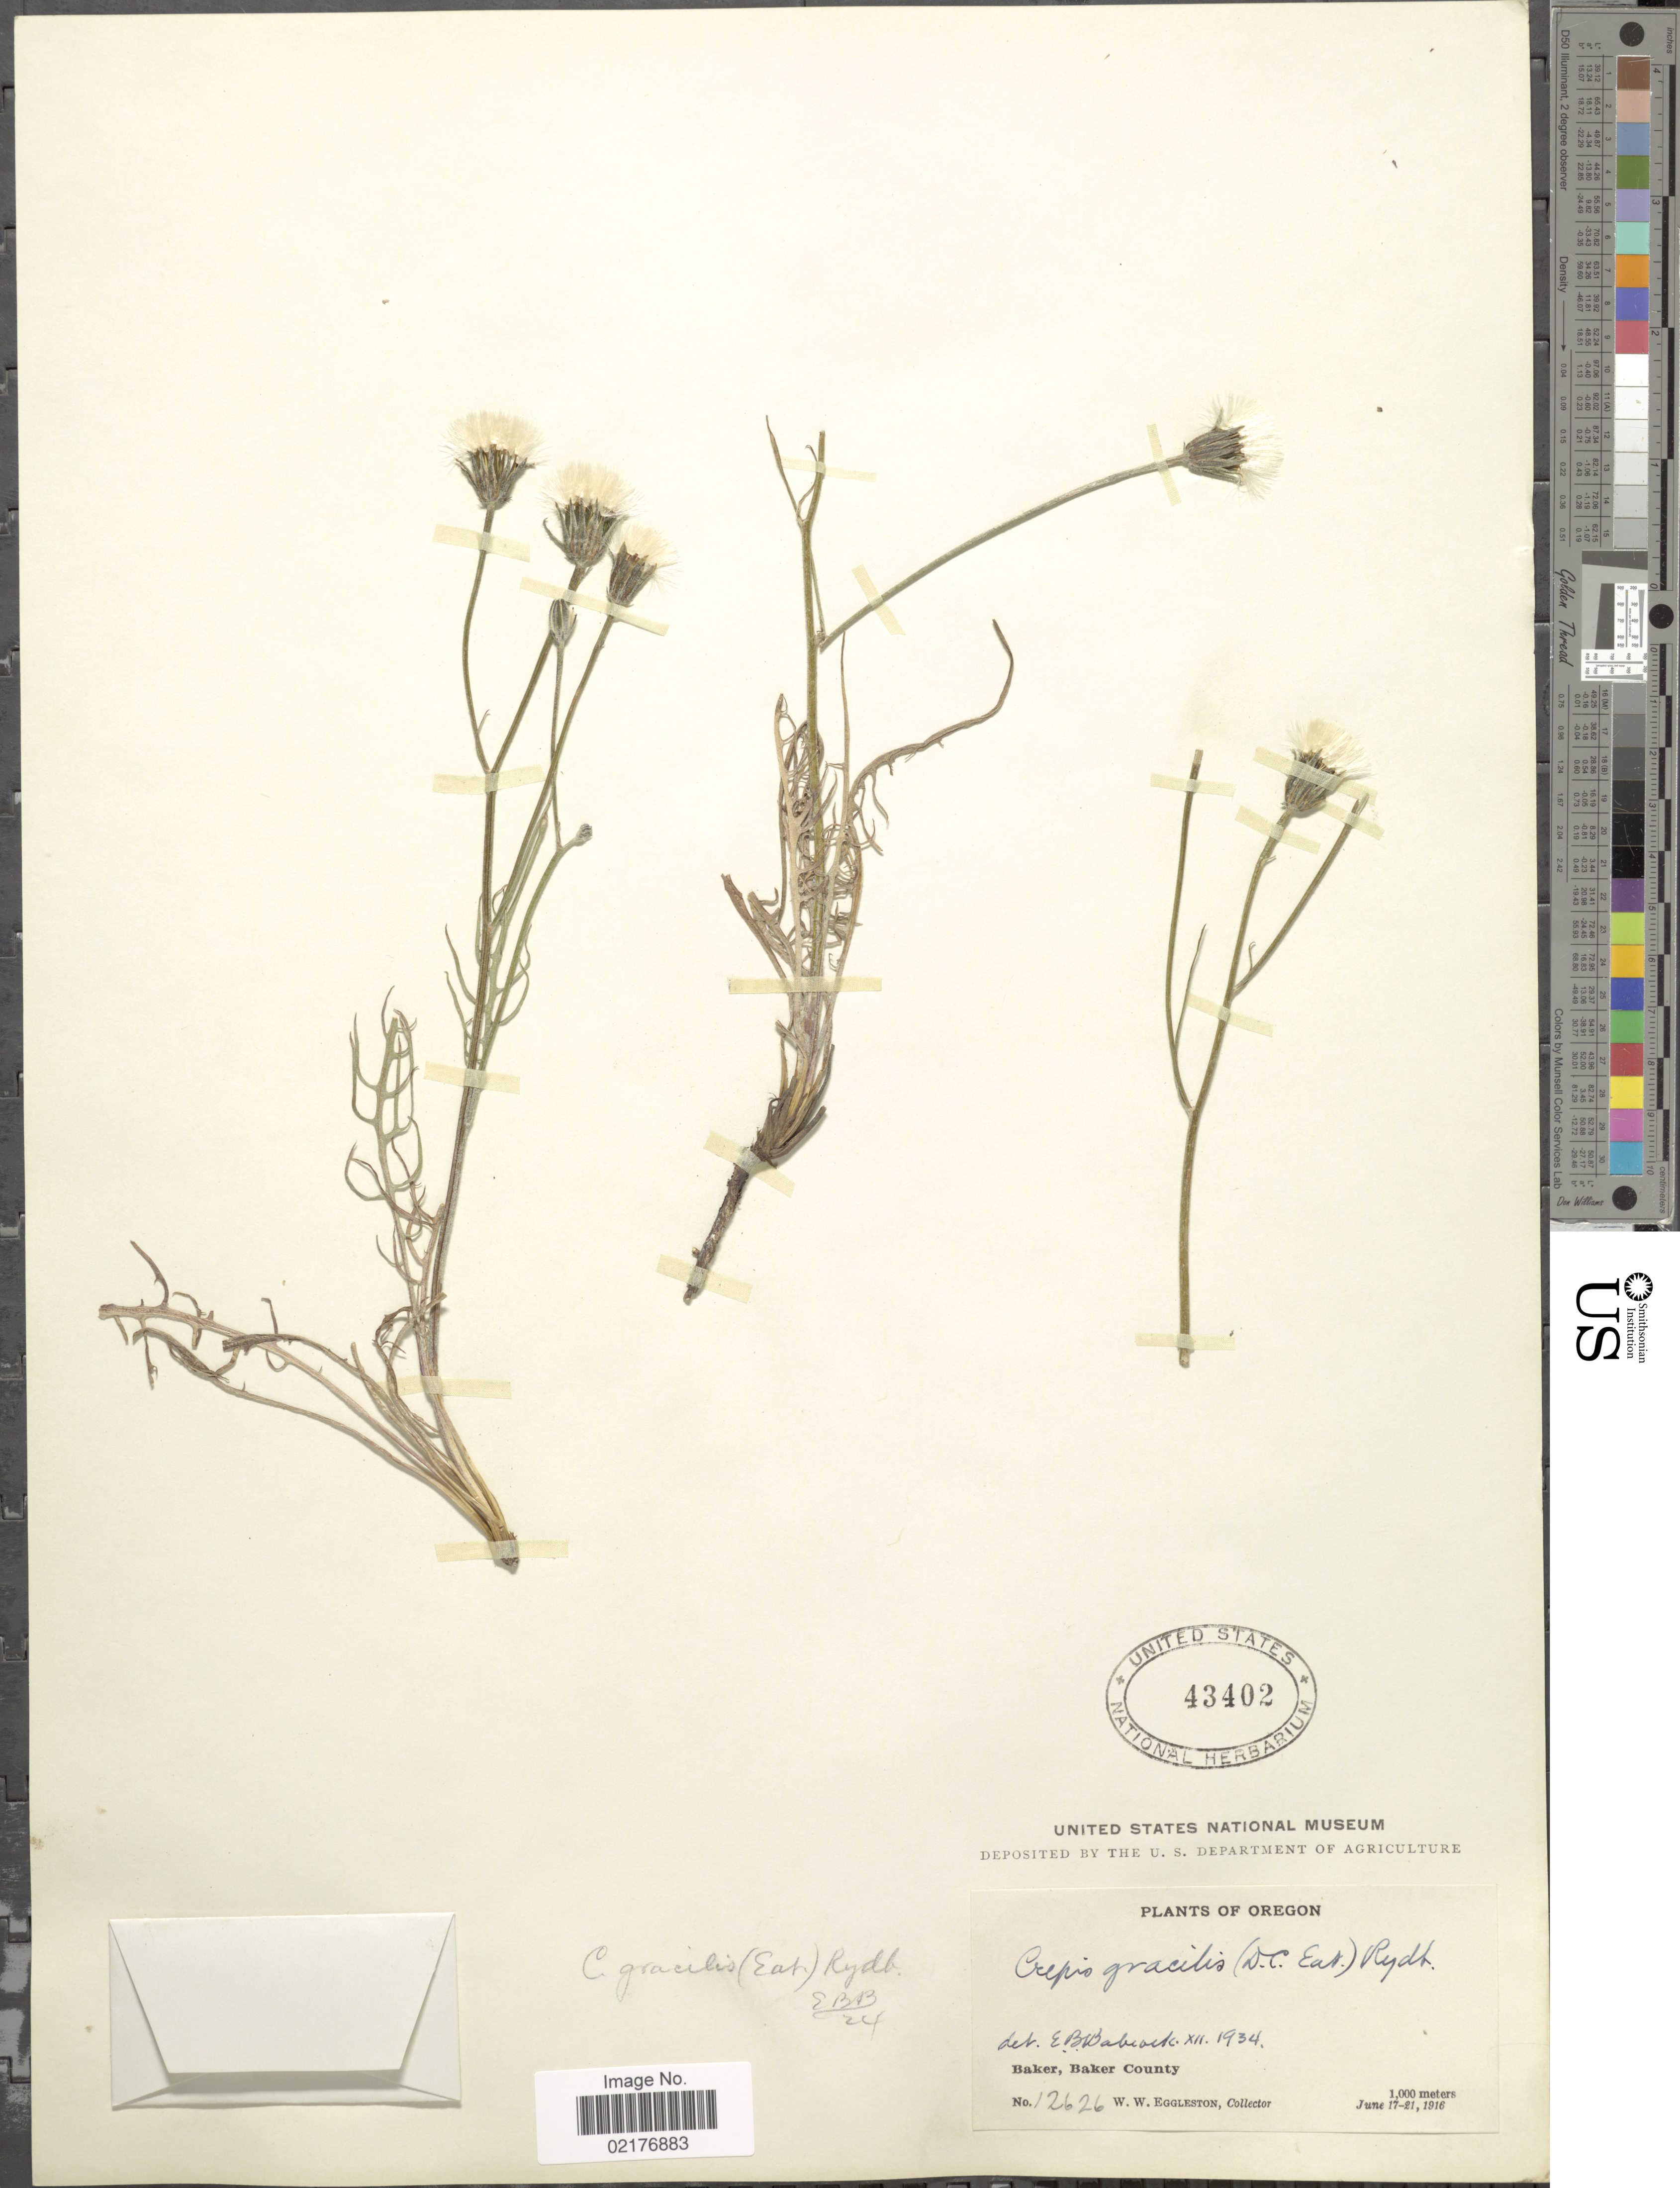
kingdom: Plantae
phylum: Tracheophyta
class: Magnoliopsida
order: Asterales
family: Asteraceae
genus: Crepis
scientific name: Crepis atribarba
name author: A. Heller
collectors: W. W. Eggleston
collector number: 12626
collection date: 1916-06-17/1916-06-21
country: United States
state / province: Oregon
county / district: Baker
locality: Baker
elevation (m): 1000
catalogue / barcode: US 43402